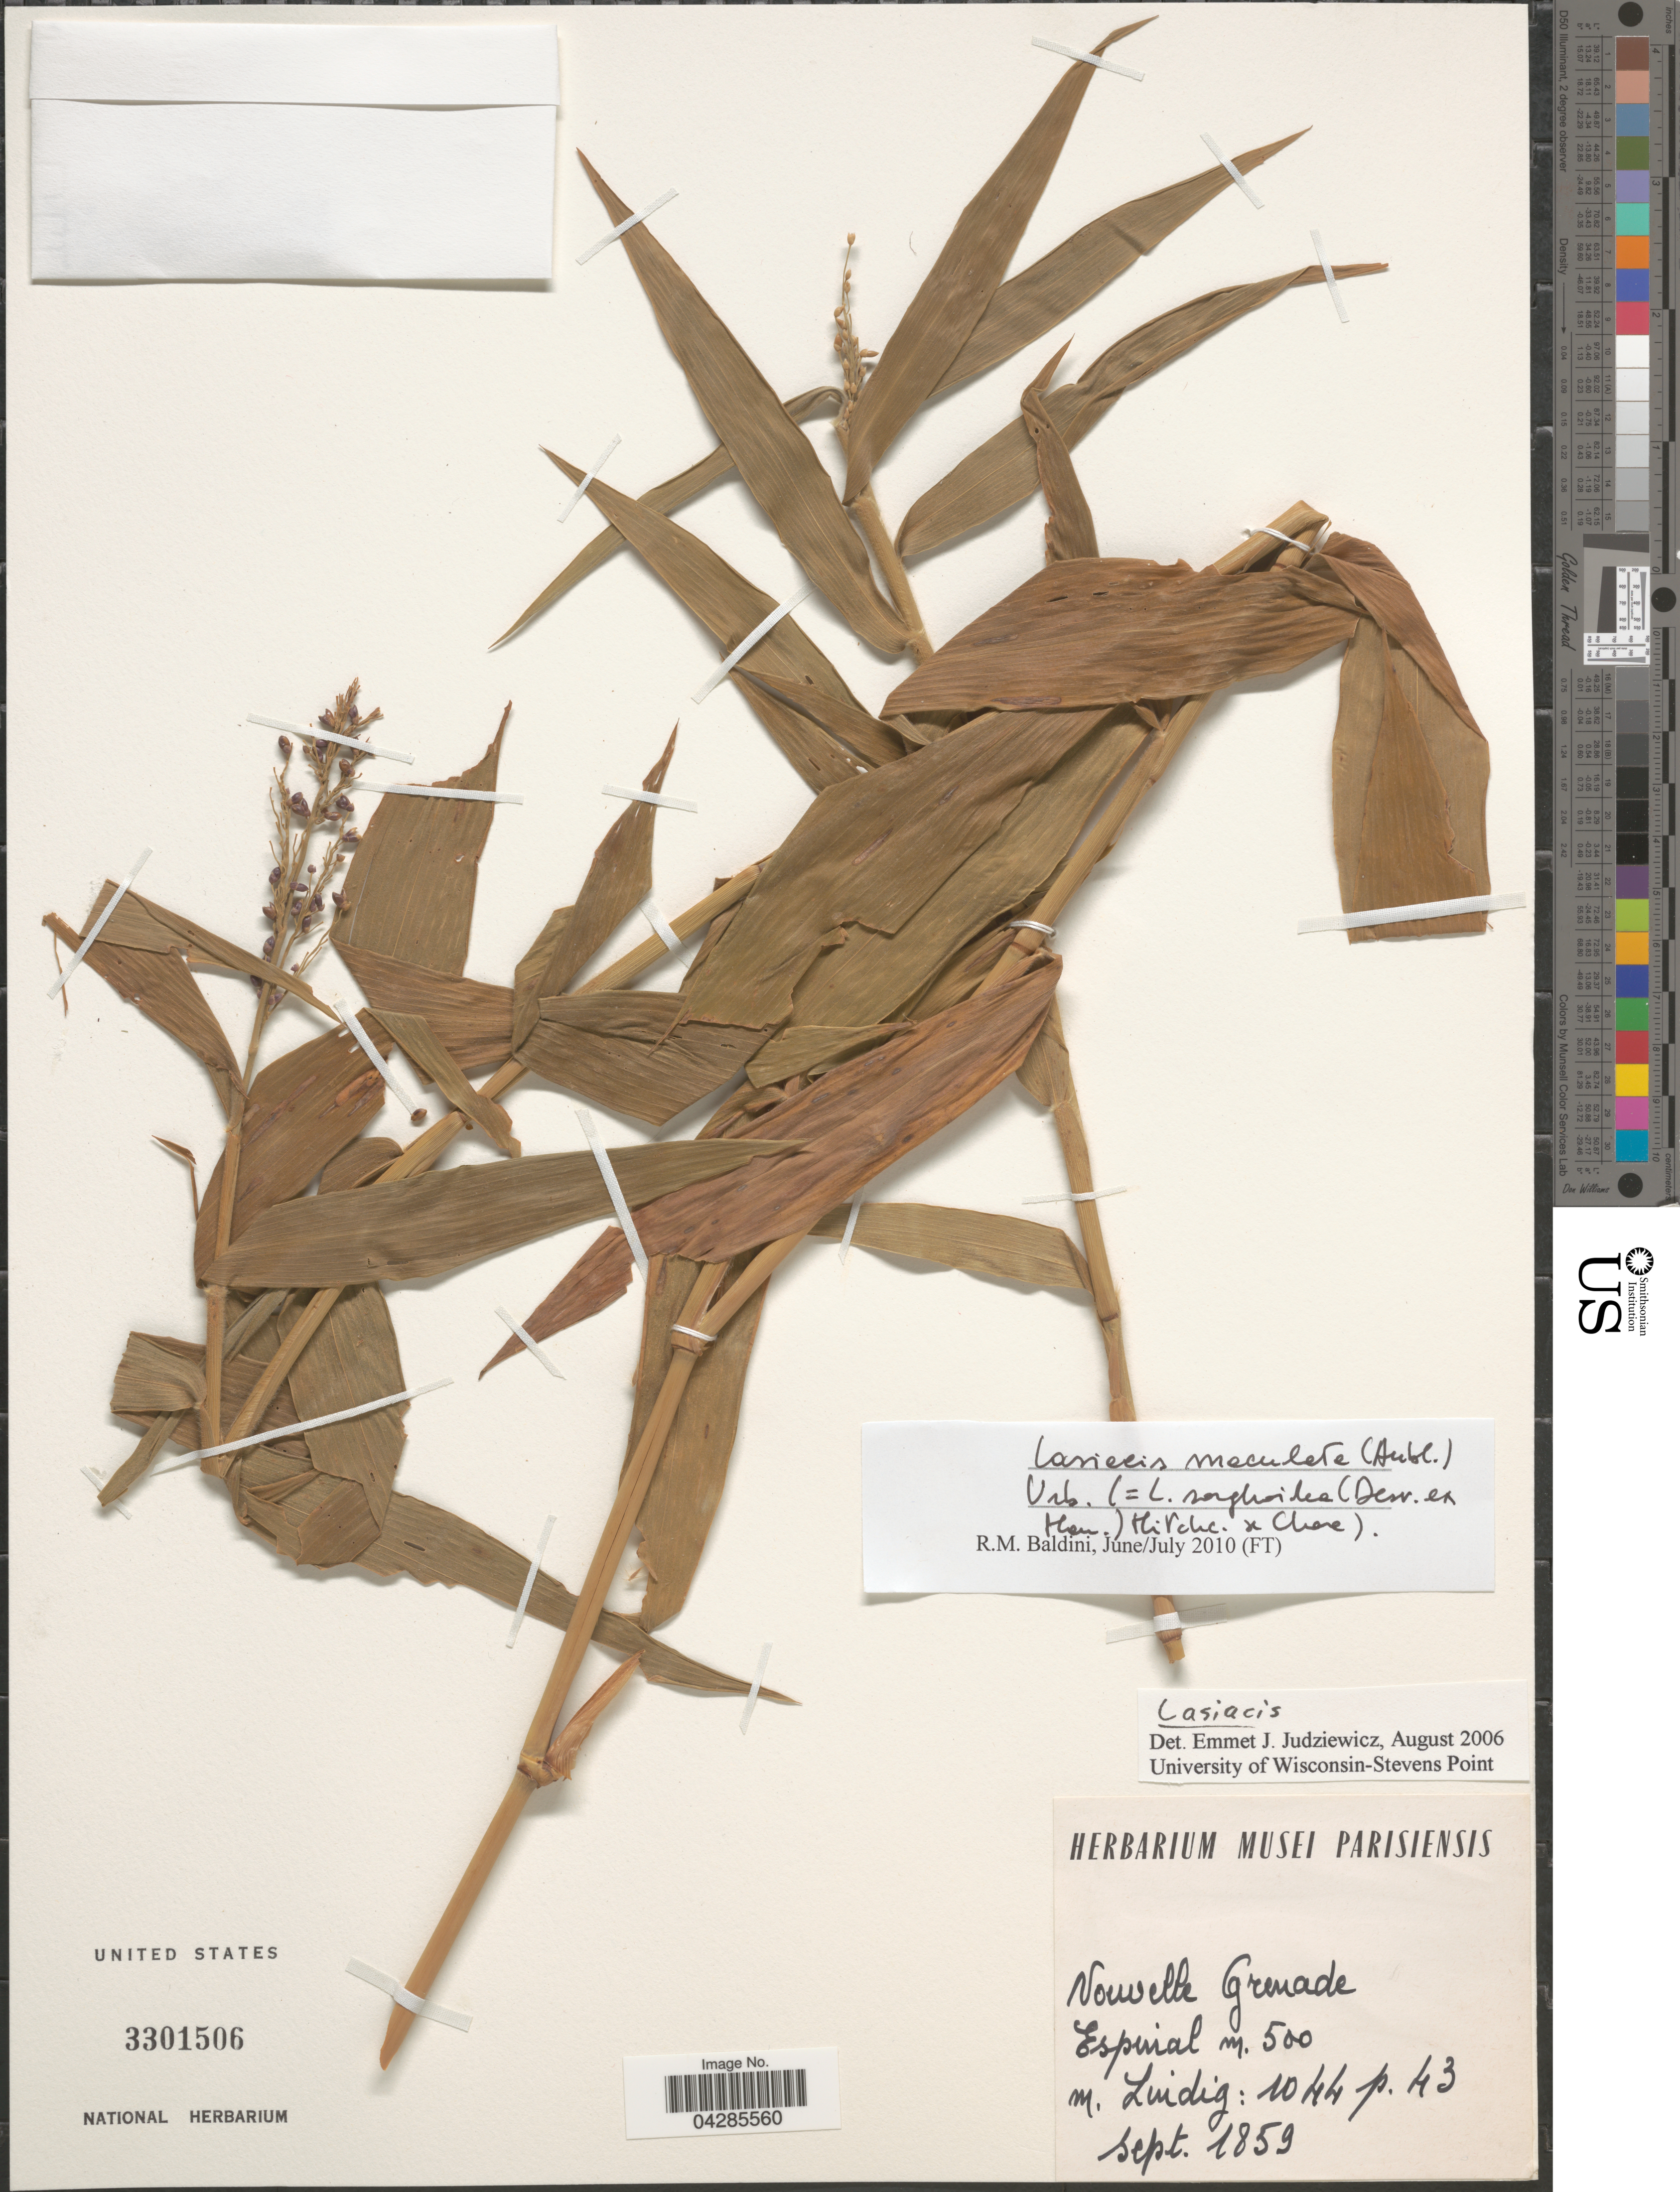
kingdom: Plantae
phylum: Tracheophyta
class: Liliopsida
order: Poales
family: Poaceae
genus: Lasiacis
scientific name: Lasiacis sorghoidea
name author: (Desv. ex Ham.) Hitchc. & Chase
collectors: M. Luidig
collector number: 1044p43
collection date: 1859-09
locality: Nouvelle Grenade. Espinal.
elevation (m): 500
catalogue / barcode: US 3301506